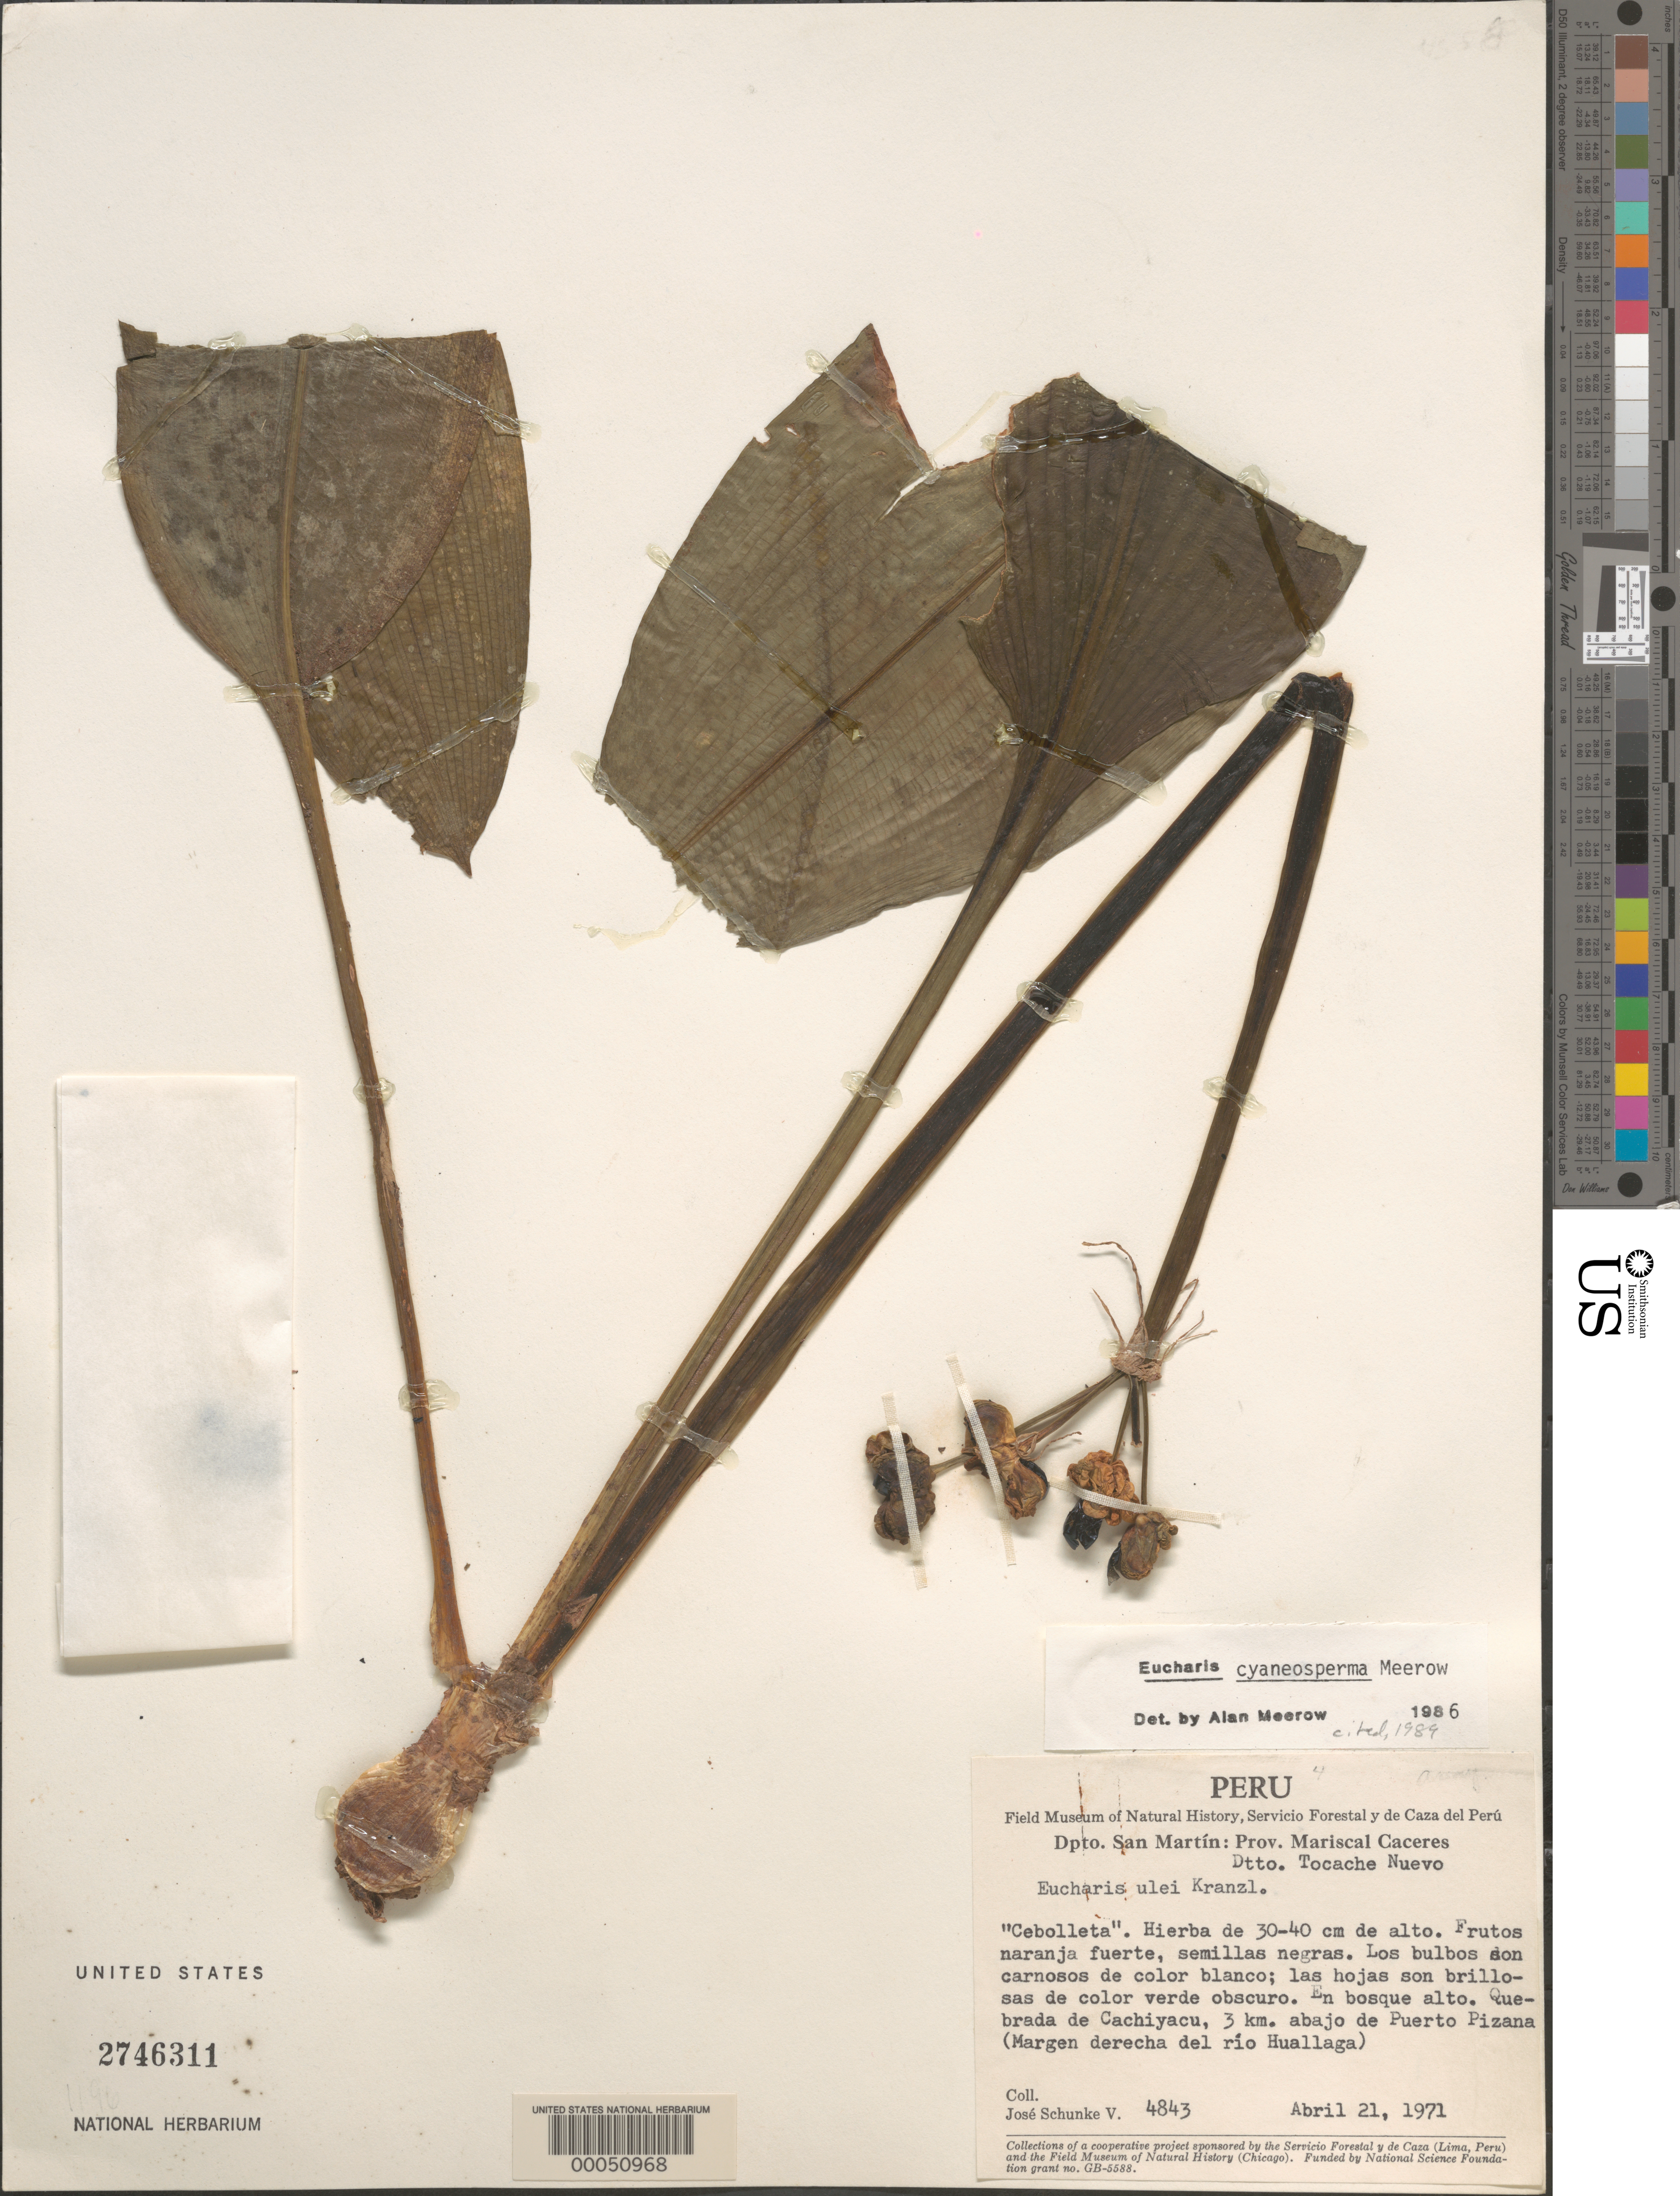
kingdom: Plantae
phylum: Tracheophyta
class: Liliopsida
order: Asparagales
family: Amaryllidaceae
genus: Eucharis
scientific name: Eucharis cyaneosperma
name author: Meerow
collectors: J. Schunke Vigo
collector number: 4843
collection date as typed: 21 Apr 1971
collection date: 1971-04-21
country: Peru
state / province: San Martín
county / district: Mariscal Cáceres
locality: Tocache nuevo, quebrada de cachiyacu, 3 km below puerto pizana right bank of the rio huallaga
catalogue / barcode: US 2746311